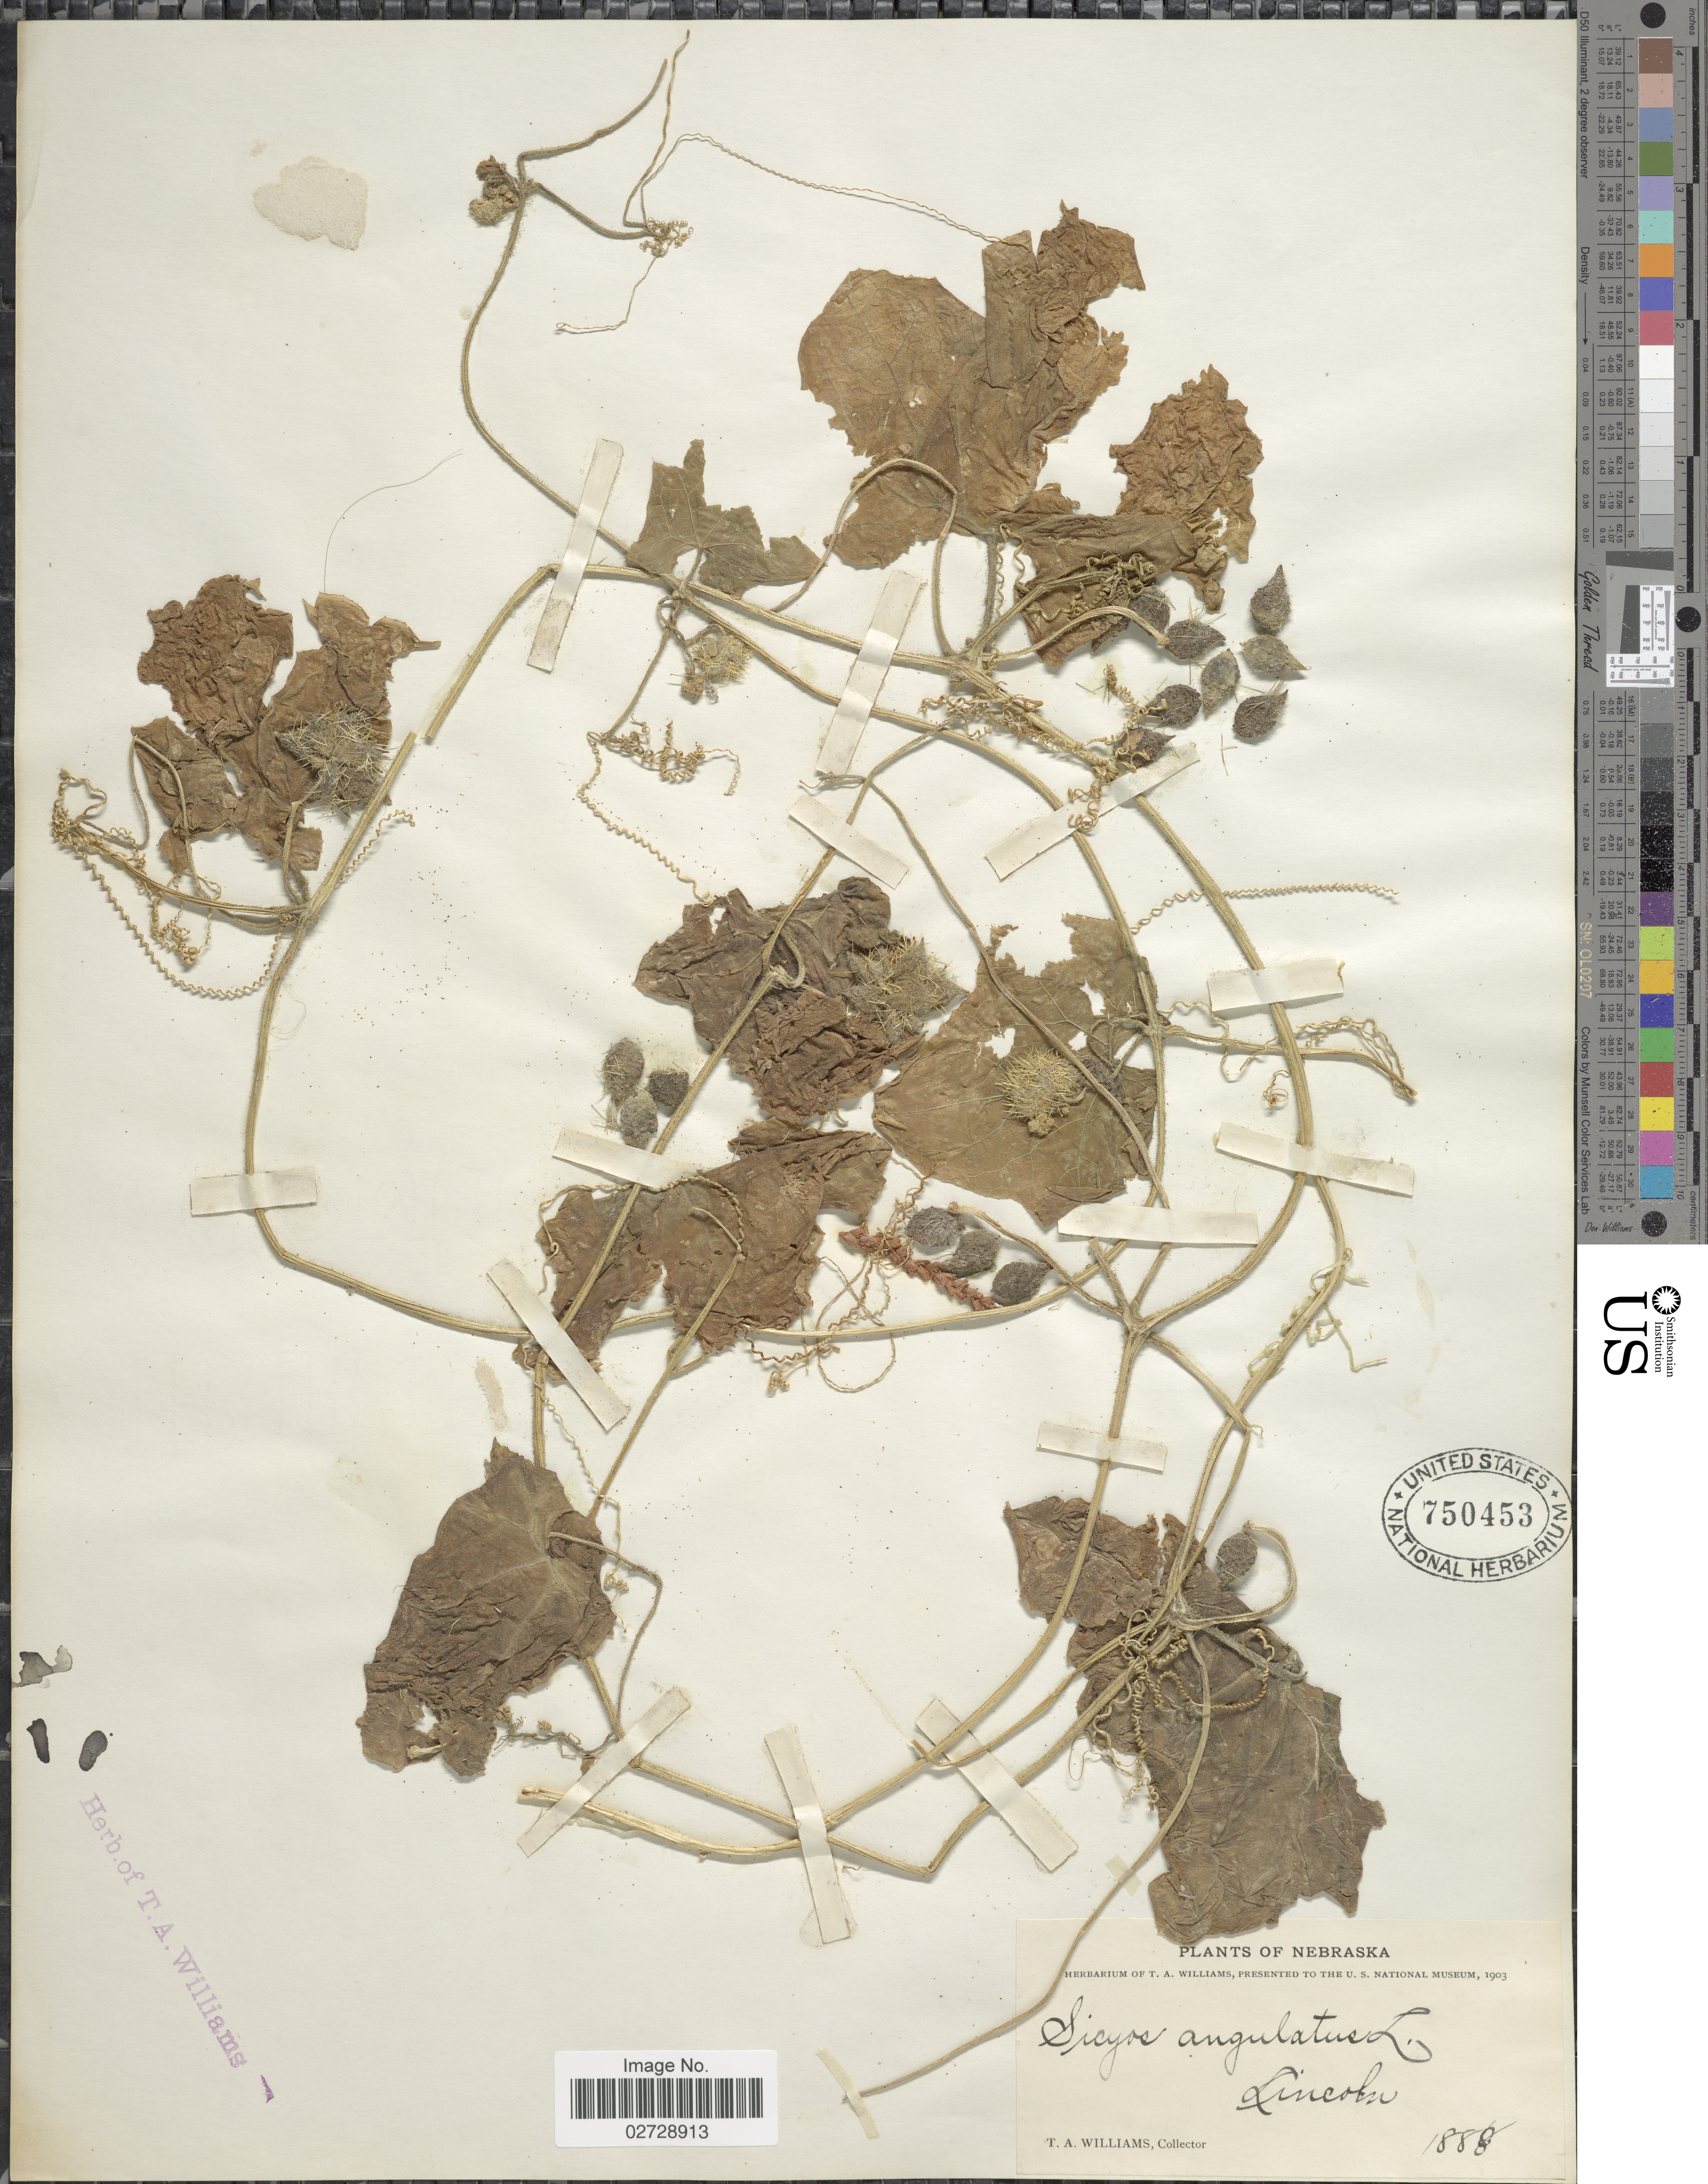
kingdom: Plantae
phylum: Tracheophyta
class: Magnoliopsida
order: Cucurbitales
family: Cucurbitaceae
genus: Sicyos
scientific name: Sicyos angulatus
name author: L.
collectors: T. A. Williams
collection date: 1888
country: United States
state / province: Nebraska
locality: Lincoln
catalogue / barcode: US 750453